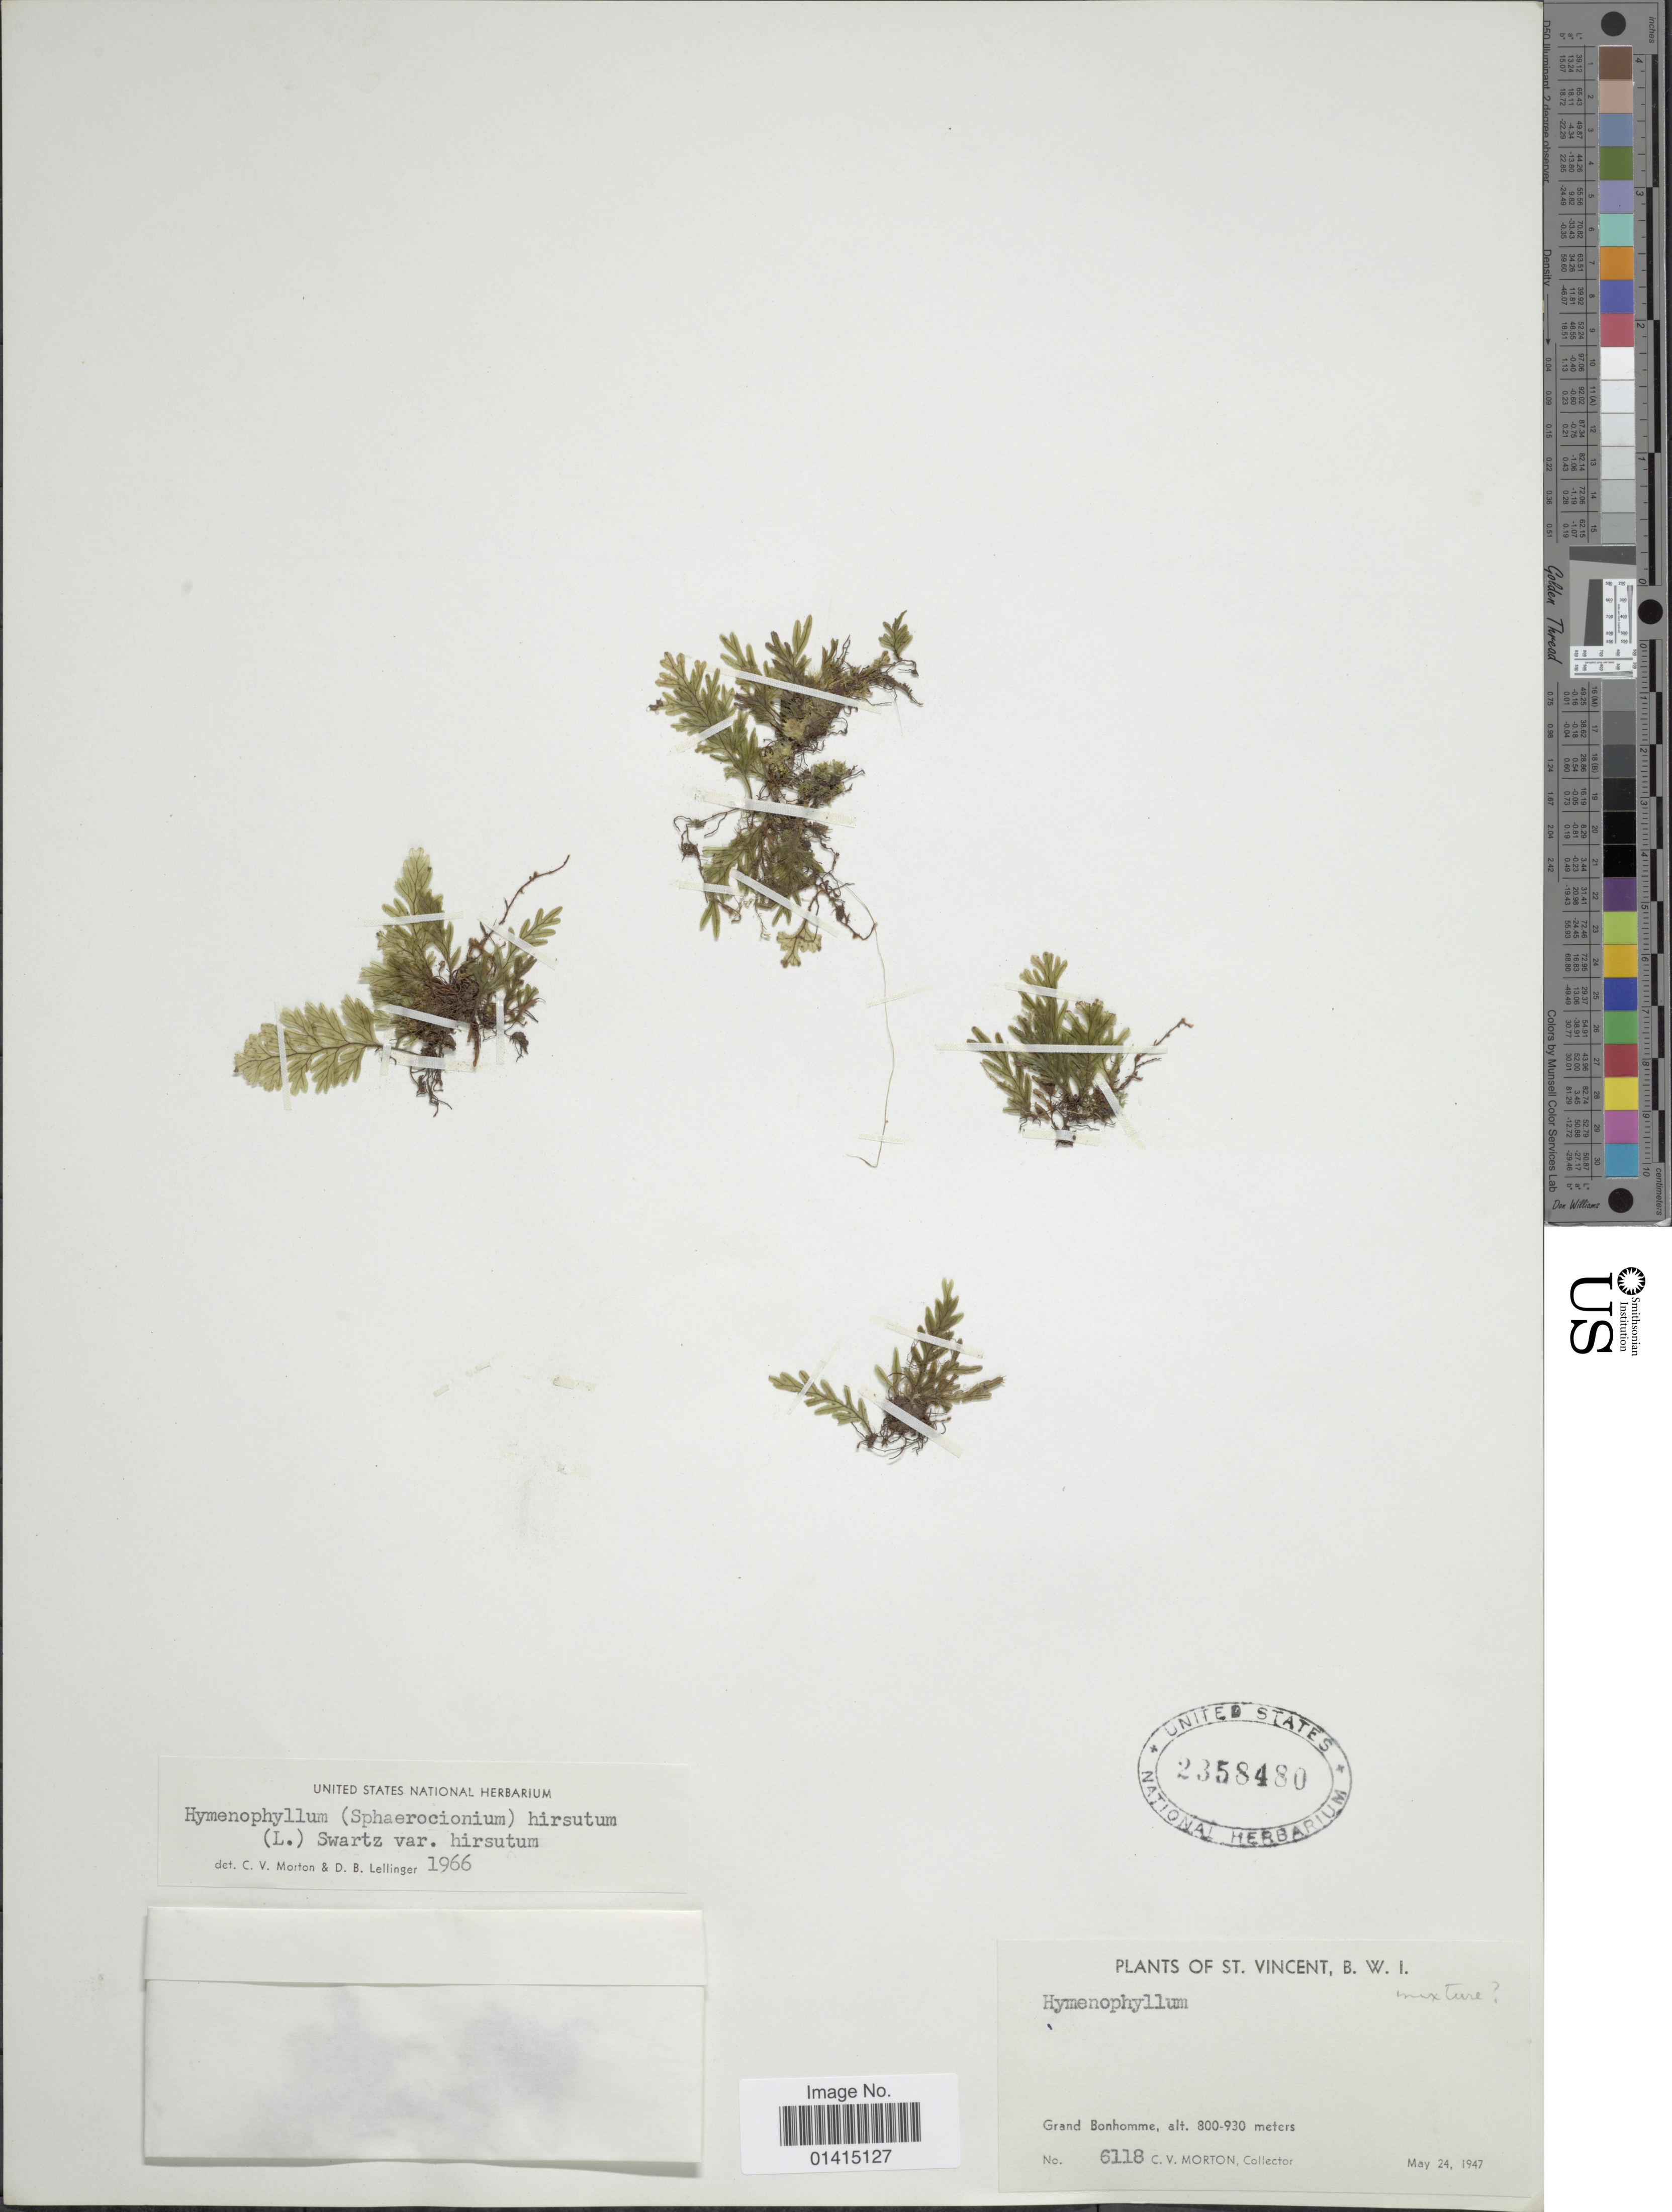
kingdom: Plantae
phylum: Tracheophyta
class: Polypodiopsida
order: Hymenophyllales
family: Hymenophyllaceae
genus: Hymenophyllum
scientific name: Hymenophyllum hirsutum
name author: (L.) Sw.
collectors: C. V. Morton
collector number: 6118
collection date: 1947-05-24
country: St. Vincent - Grenadines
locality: St. Vincent, B.W.I., Grand Bonhomme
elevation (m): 800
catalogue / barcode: US 2358480